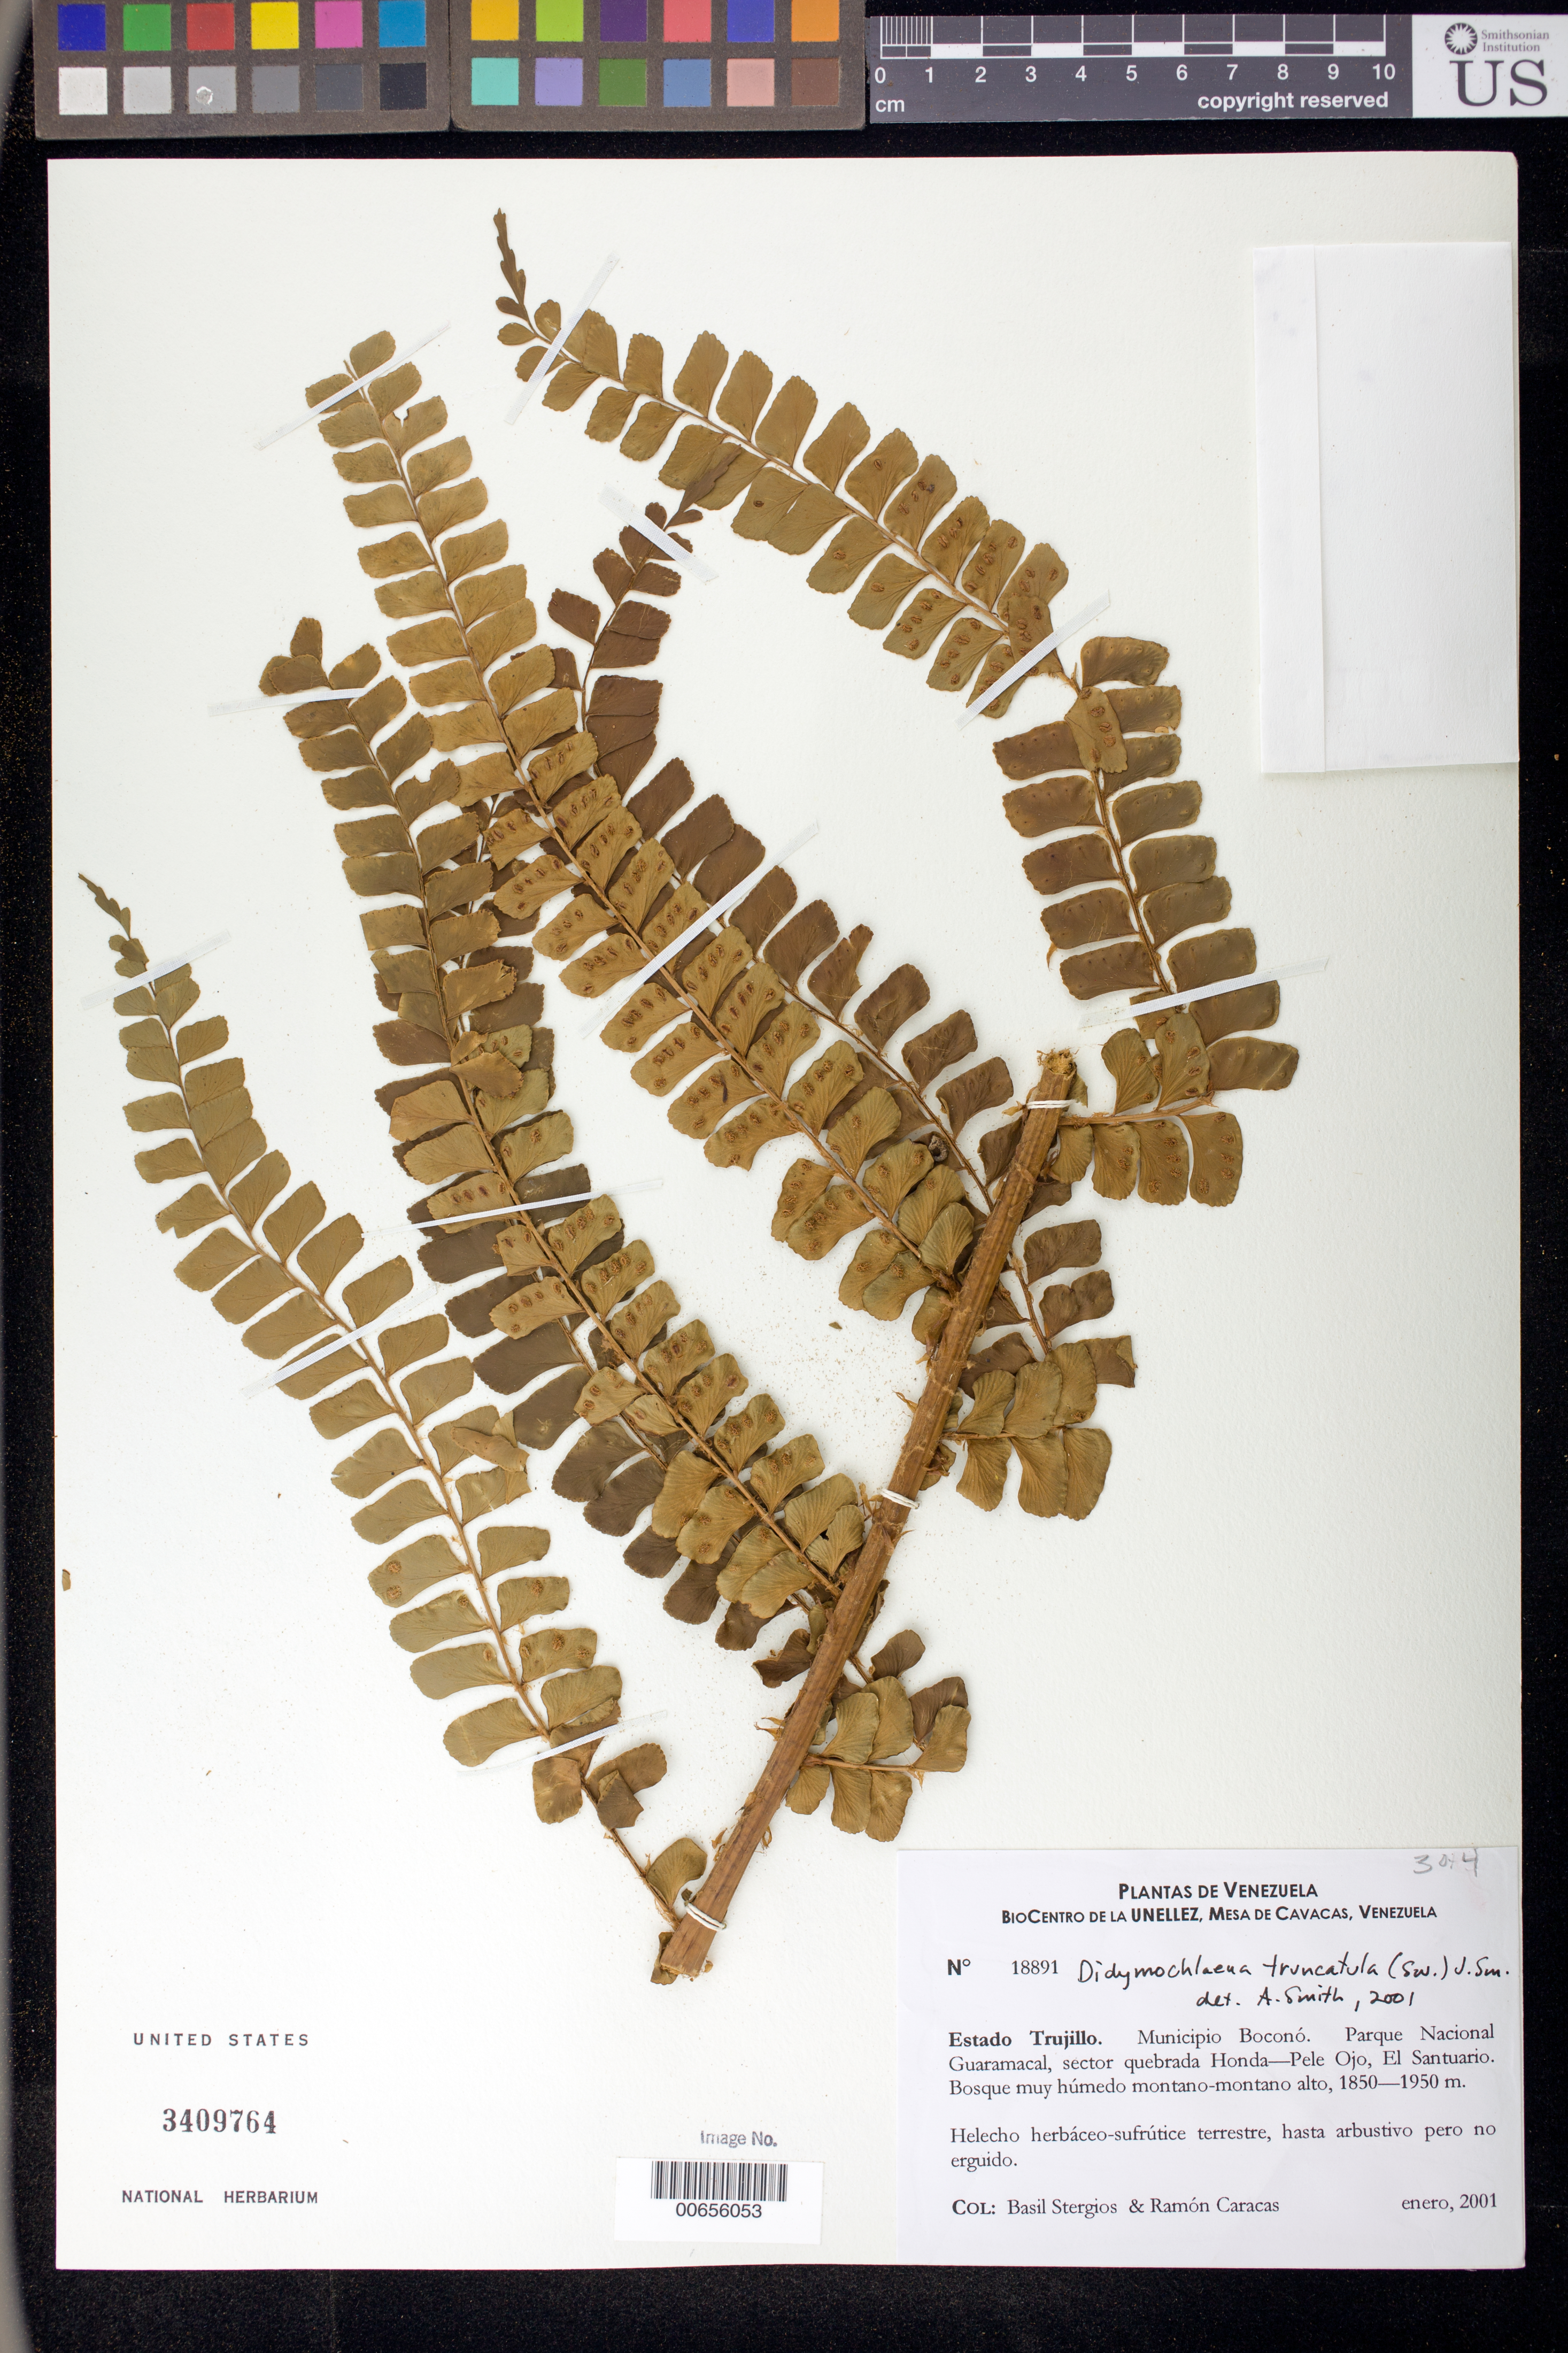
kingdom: Plantae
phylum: Tracheophyta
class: Polypodiopsida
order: Polypodiales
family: Didymochlaenaceae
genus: Didymochlaena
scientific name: Didymochlaena truncatula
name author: (Sw.) J. Sm.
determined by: Smith, Alan R., (UC)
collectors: B. G. Stergios & R. Caracas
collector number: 18891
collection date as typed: Jan 2001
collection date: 2001-01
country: Venezuela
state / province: Trujillo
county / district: Boconó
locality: Parque Nacional Guaramacal, sector quebrada Honda-Pele Ojo, El Santuario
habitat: Bosque muy húmedo montano-montano alto.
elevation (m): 1850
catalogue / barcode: US 3409764